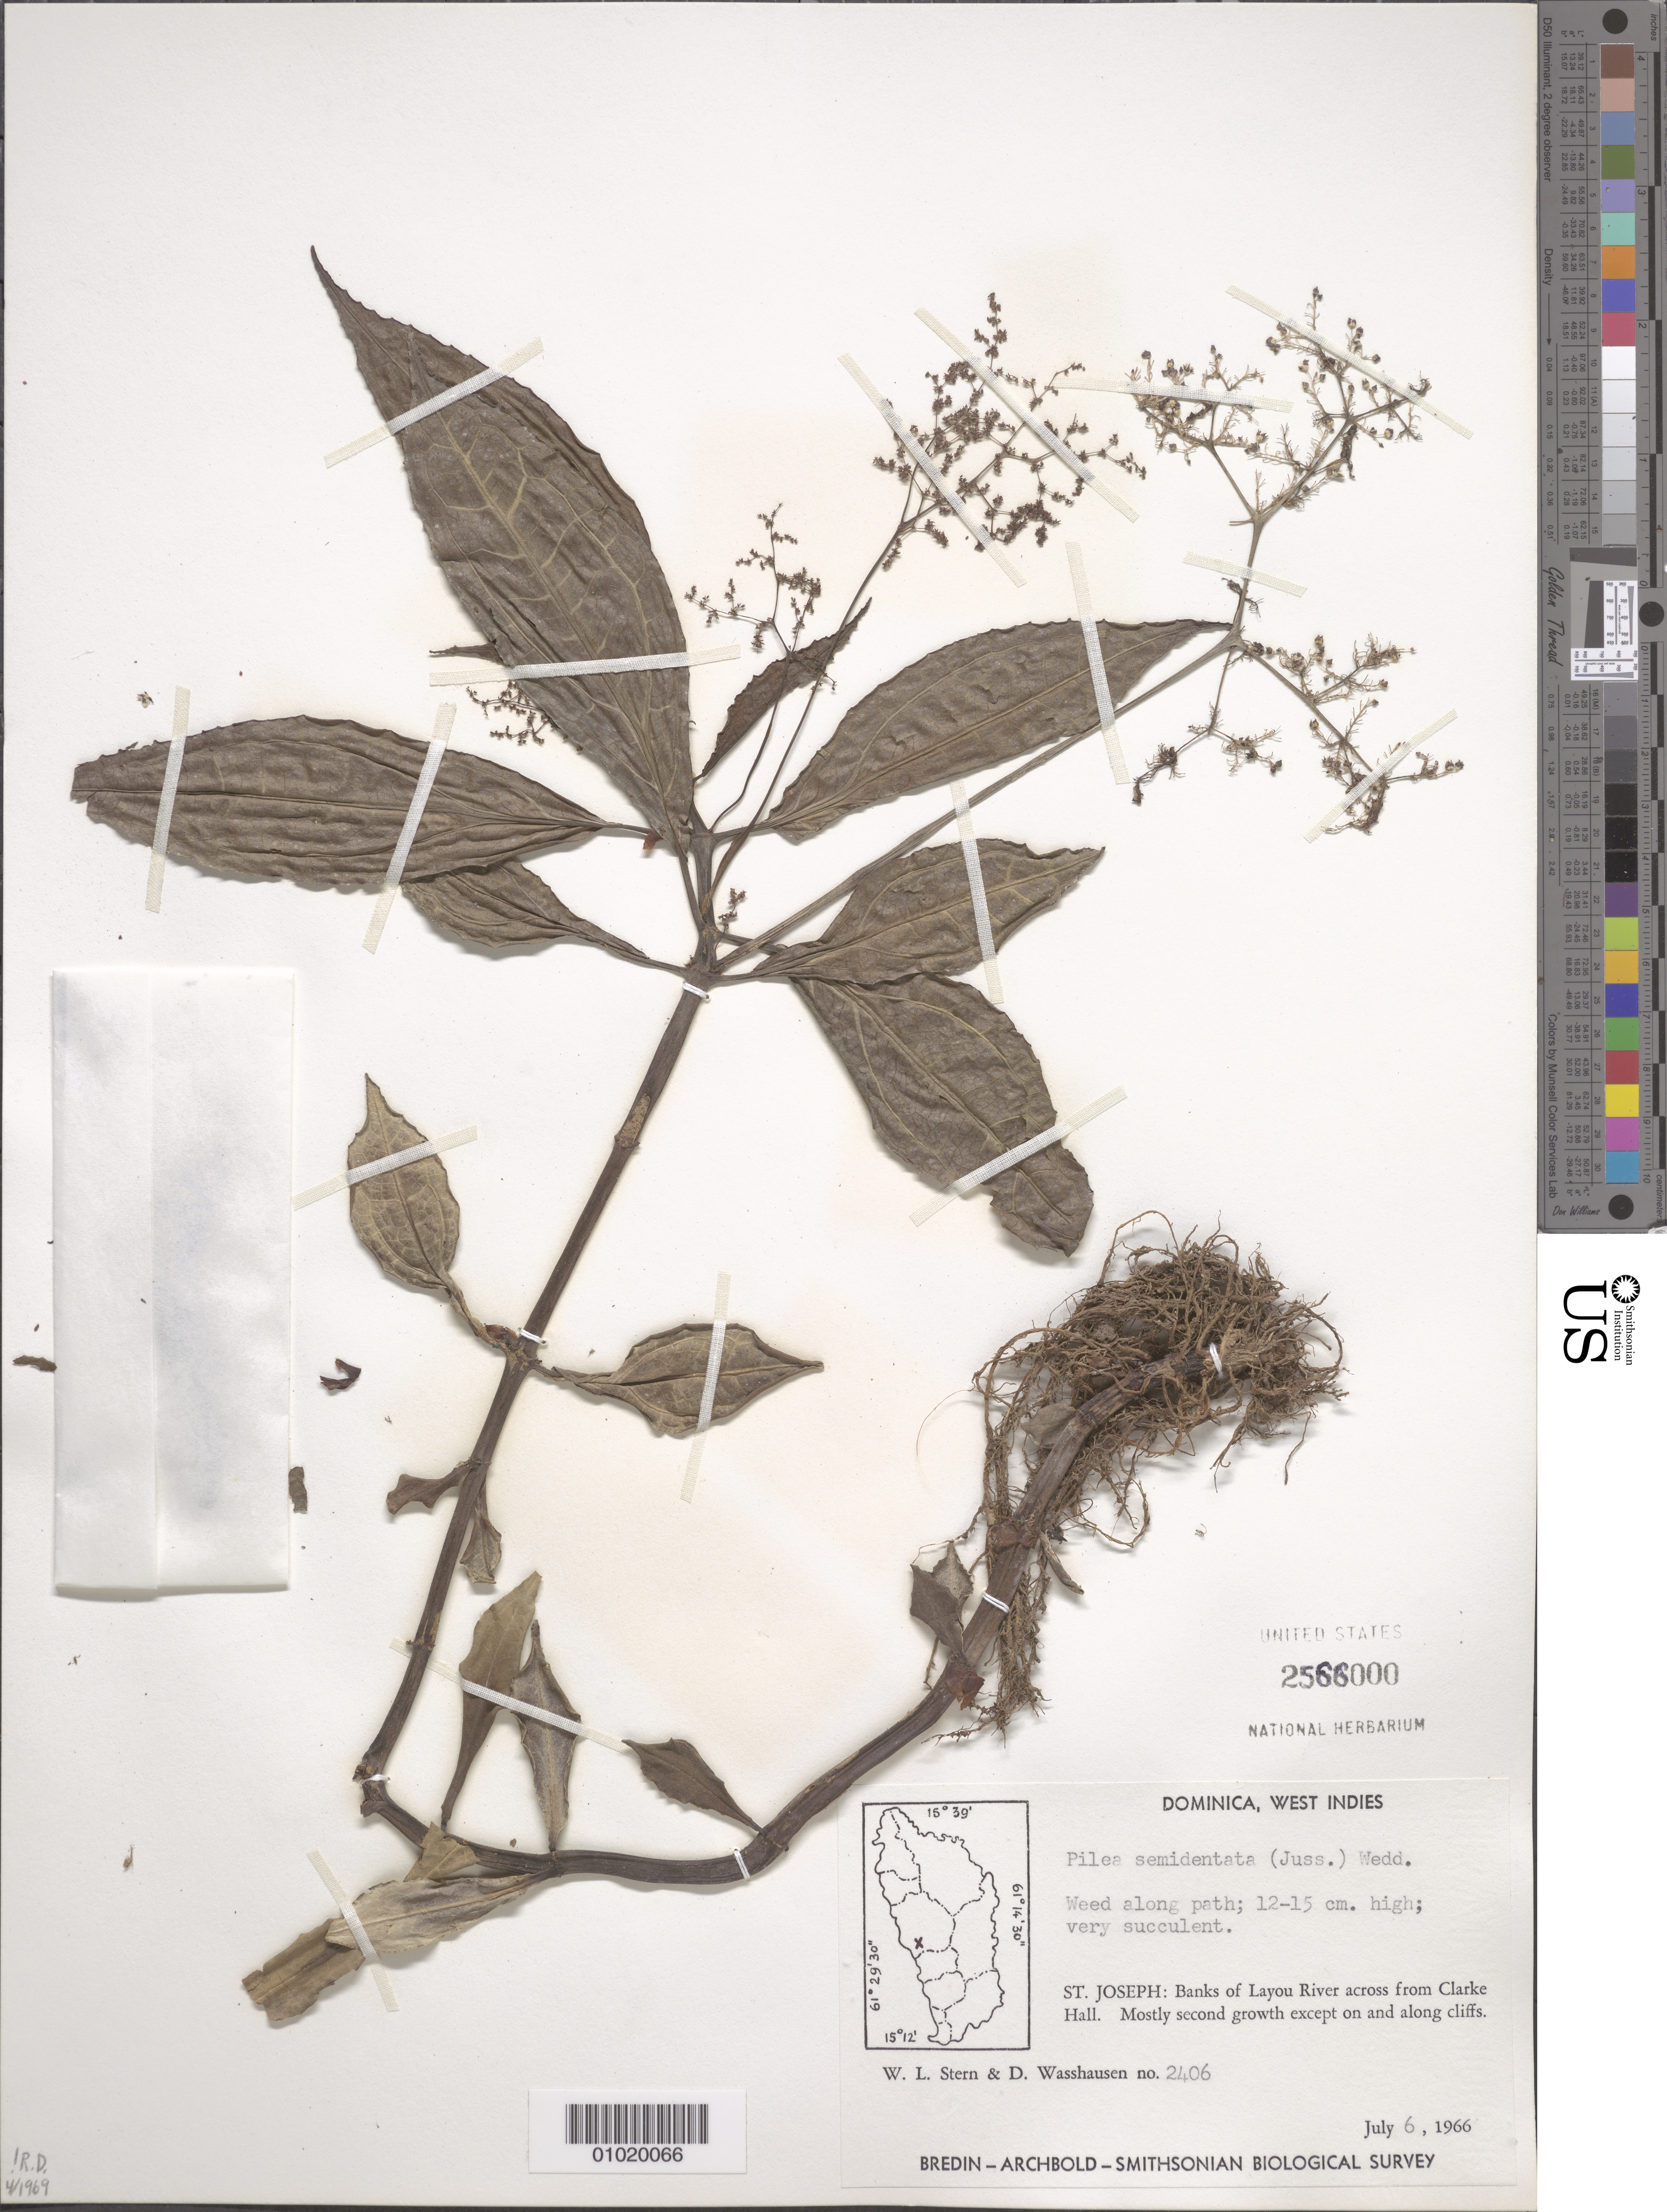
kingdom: Plantae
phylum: Tracheophyta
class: Magnoliopsida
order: Rosales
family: Urticaceae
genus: Pilea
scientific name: Pilea semidentata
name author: (Juss. ex Poir.) Wedd.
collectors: W. L. Stern & D. C. Wasshausen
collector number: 2406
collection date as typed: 06 Jul 1966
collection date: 1966-07-06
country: Dominica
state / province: St. Joseph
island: Dominica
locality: Banks of Layou River across from Clarke Hall. Mostly second growth except on and along cliffs.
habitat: Weed along path; 12-15 cm. high; very succulent.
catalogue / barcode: US 2566000